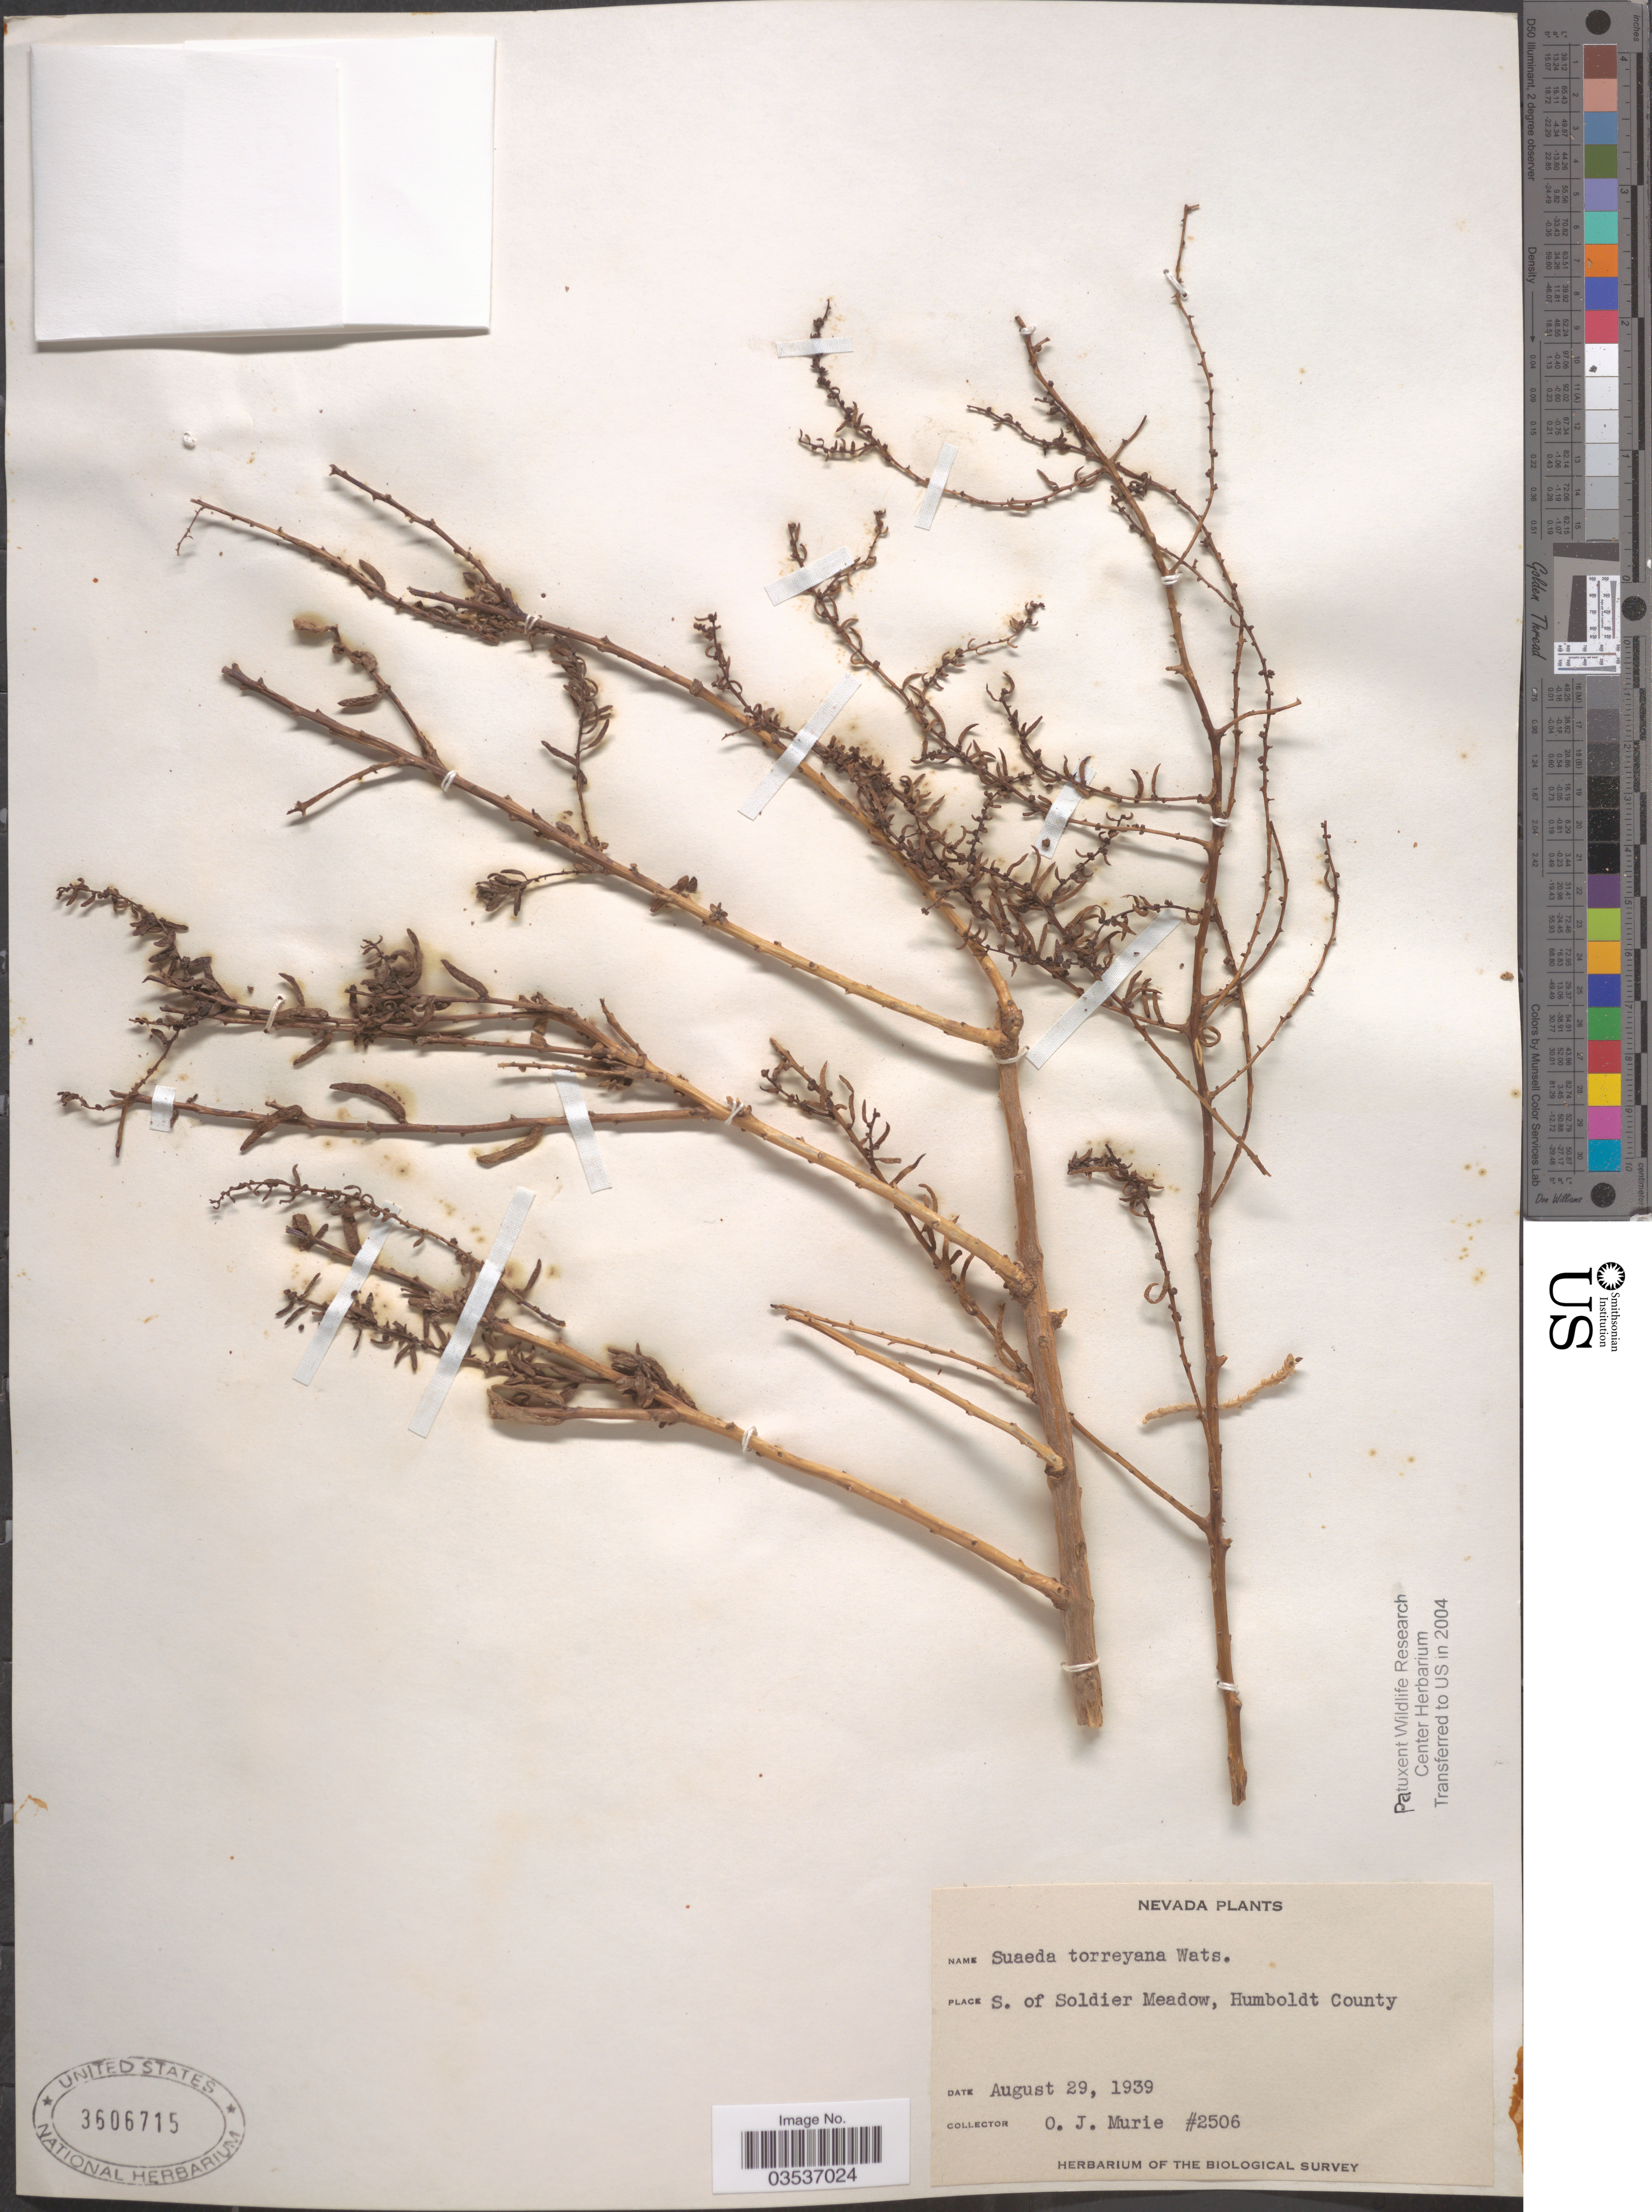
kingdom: Plantae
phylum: Tracheophyta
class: Magnoliopsida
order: Caryophyllales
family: Amaranthaceae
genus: Suaeda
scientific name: Suaeda torreyana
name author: S. Watson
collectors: O. Murie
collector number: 2506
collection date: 1939-08-29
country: United States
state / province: Nevada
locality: S. of Soldier Meadow, Humboldt County.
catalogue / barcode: US 3606715